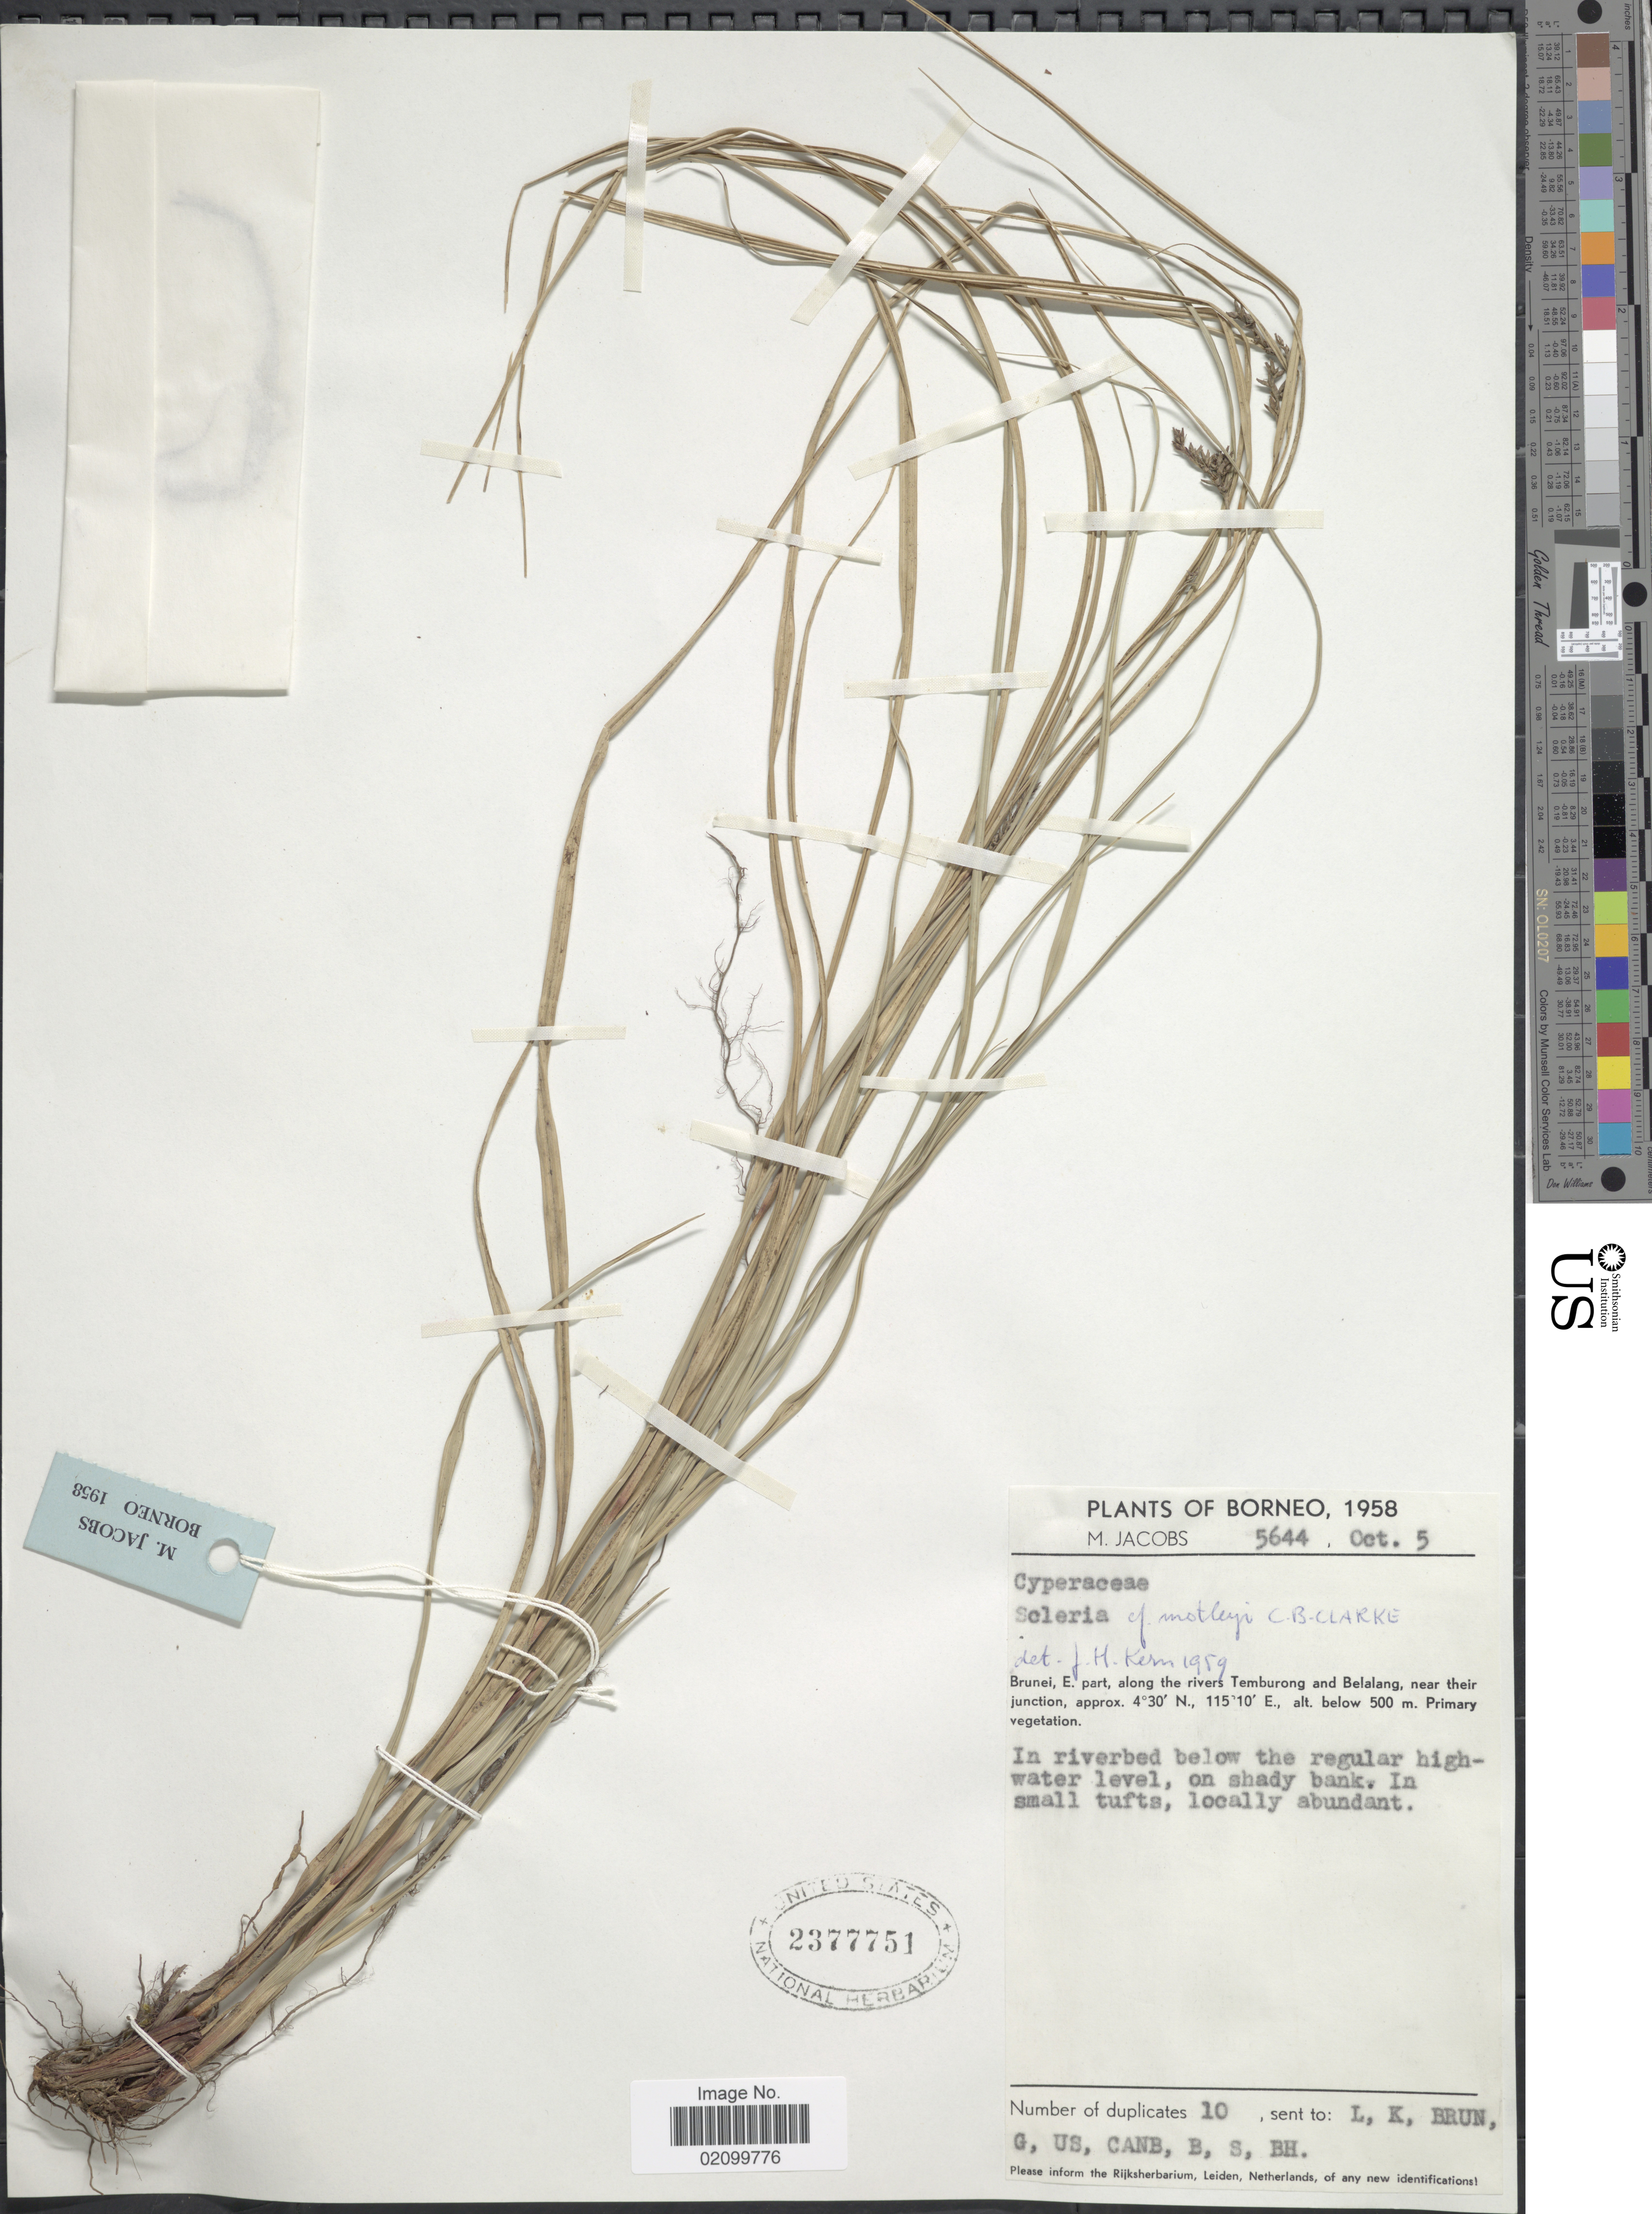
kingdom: Plantae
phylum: Tracheophyta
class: Liliopsida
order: Poales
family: Cyperaceae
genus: Scleria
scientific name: Scleria motleyi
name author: C.B. Clarke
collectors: M. Jacobs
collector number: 5644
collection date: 1958-10-05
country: Brunei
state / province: Brunei and Muara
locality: Borneo. Brunei, E. part, along the rivers Temburong and Belalang, near their junction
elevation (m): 500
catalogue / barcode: US 2377751